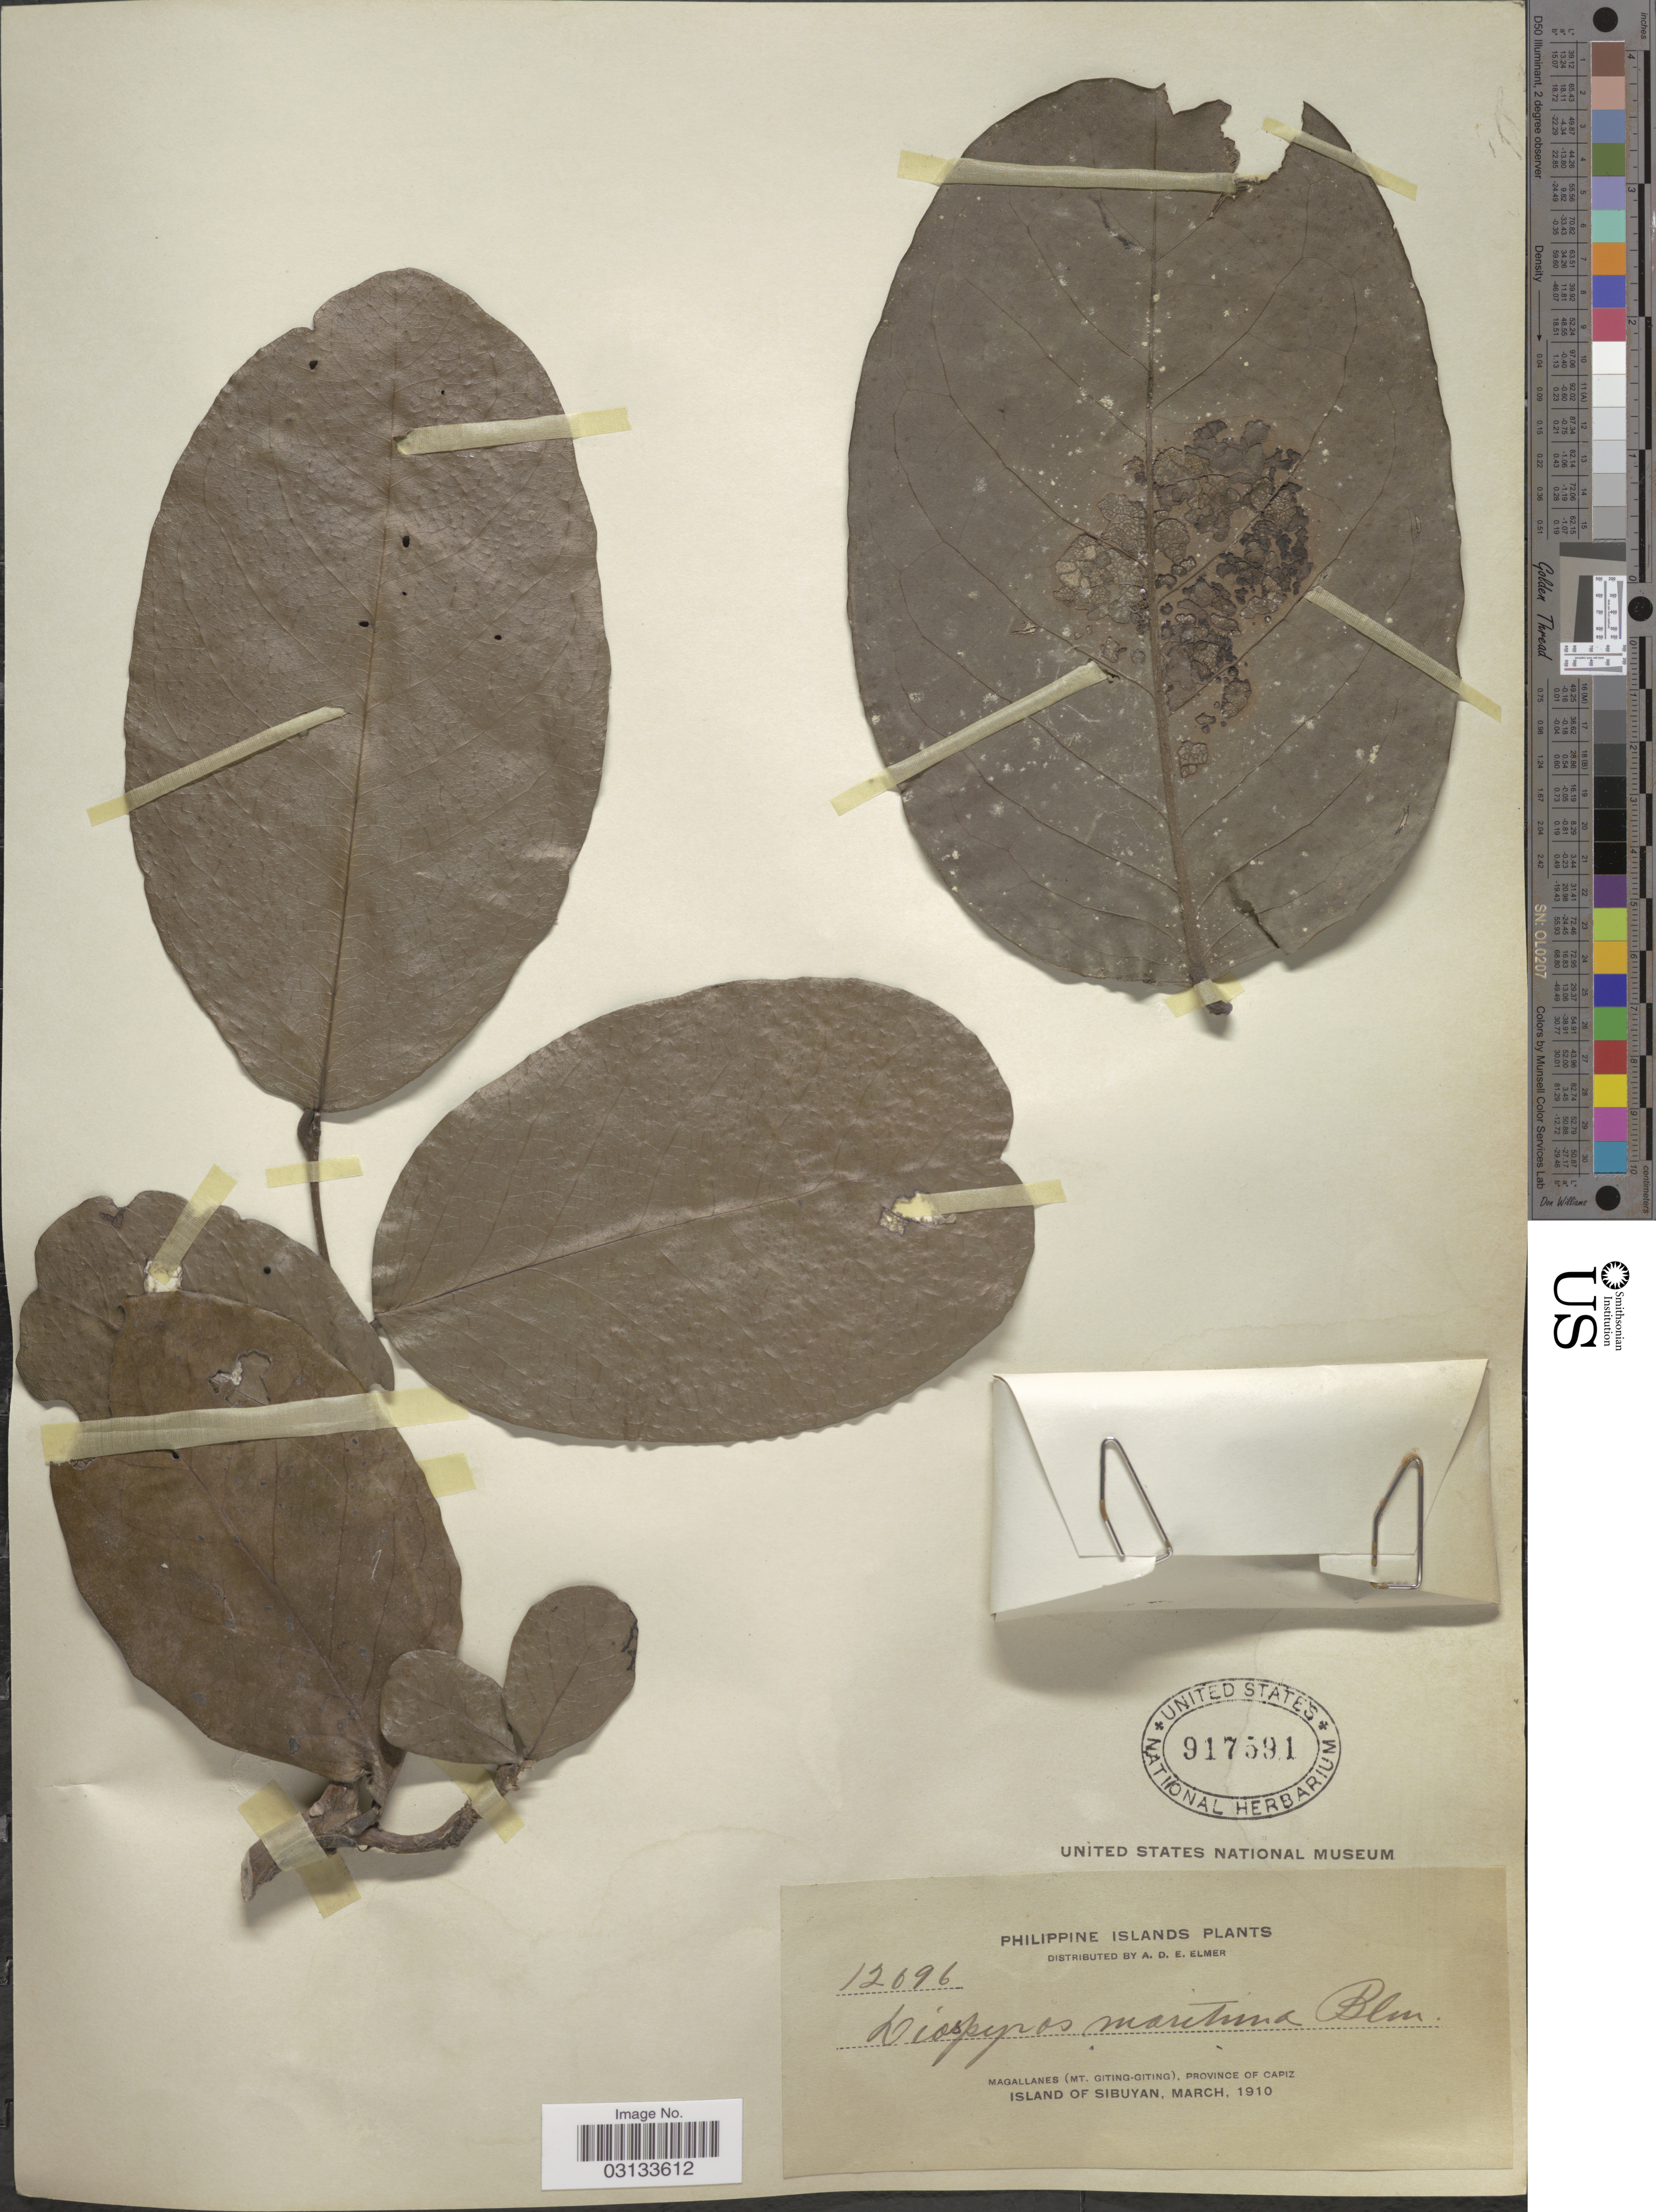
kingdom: Plantae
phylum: Tracheophyta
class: Magnoliopsida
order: Ericales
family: Ebenaceae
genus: Diospyros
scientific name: Diospyros maritima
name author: Blume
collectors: A. D. E. Elmer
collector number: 12096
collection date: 1910-03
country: Philippines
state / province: Western Visayas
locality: Philippine Islands. Magallanes (Mt. Giting-Giting), Province of Capiz. Island of Sibuyan.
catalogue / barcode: US 917591